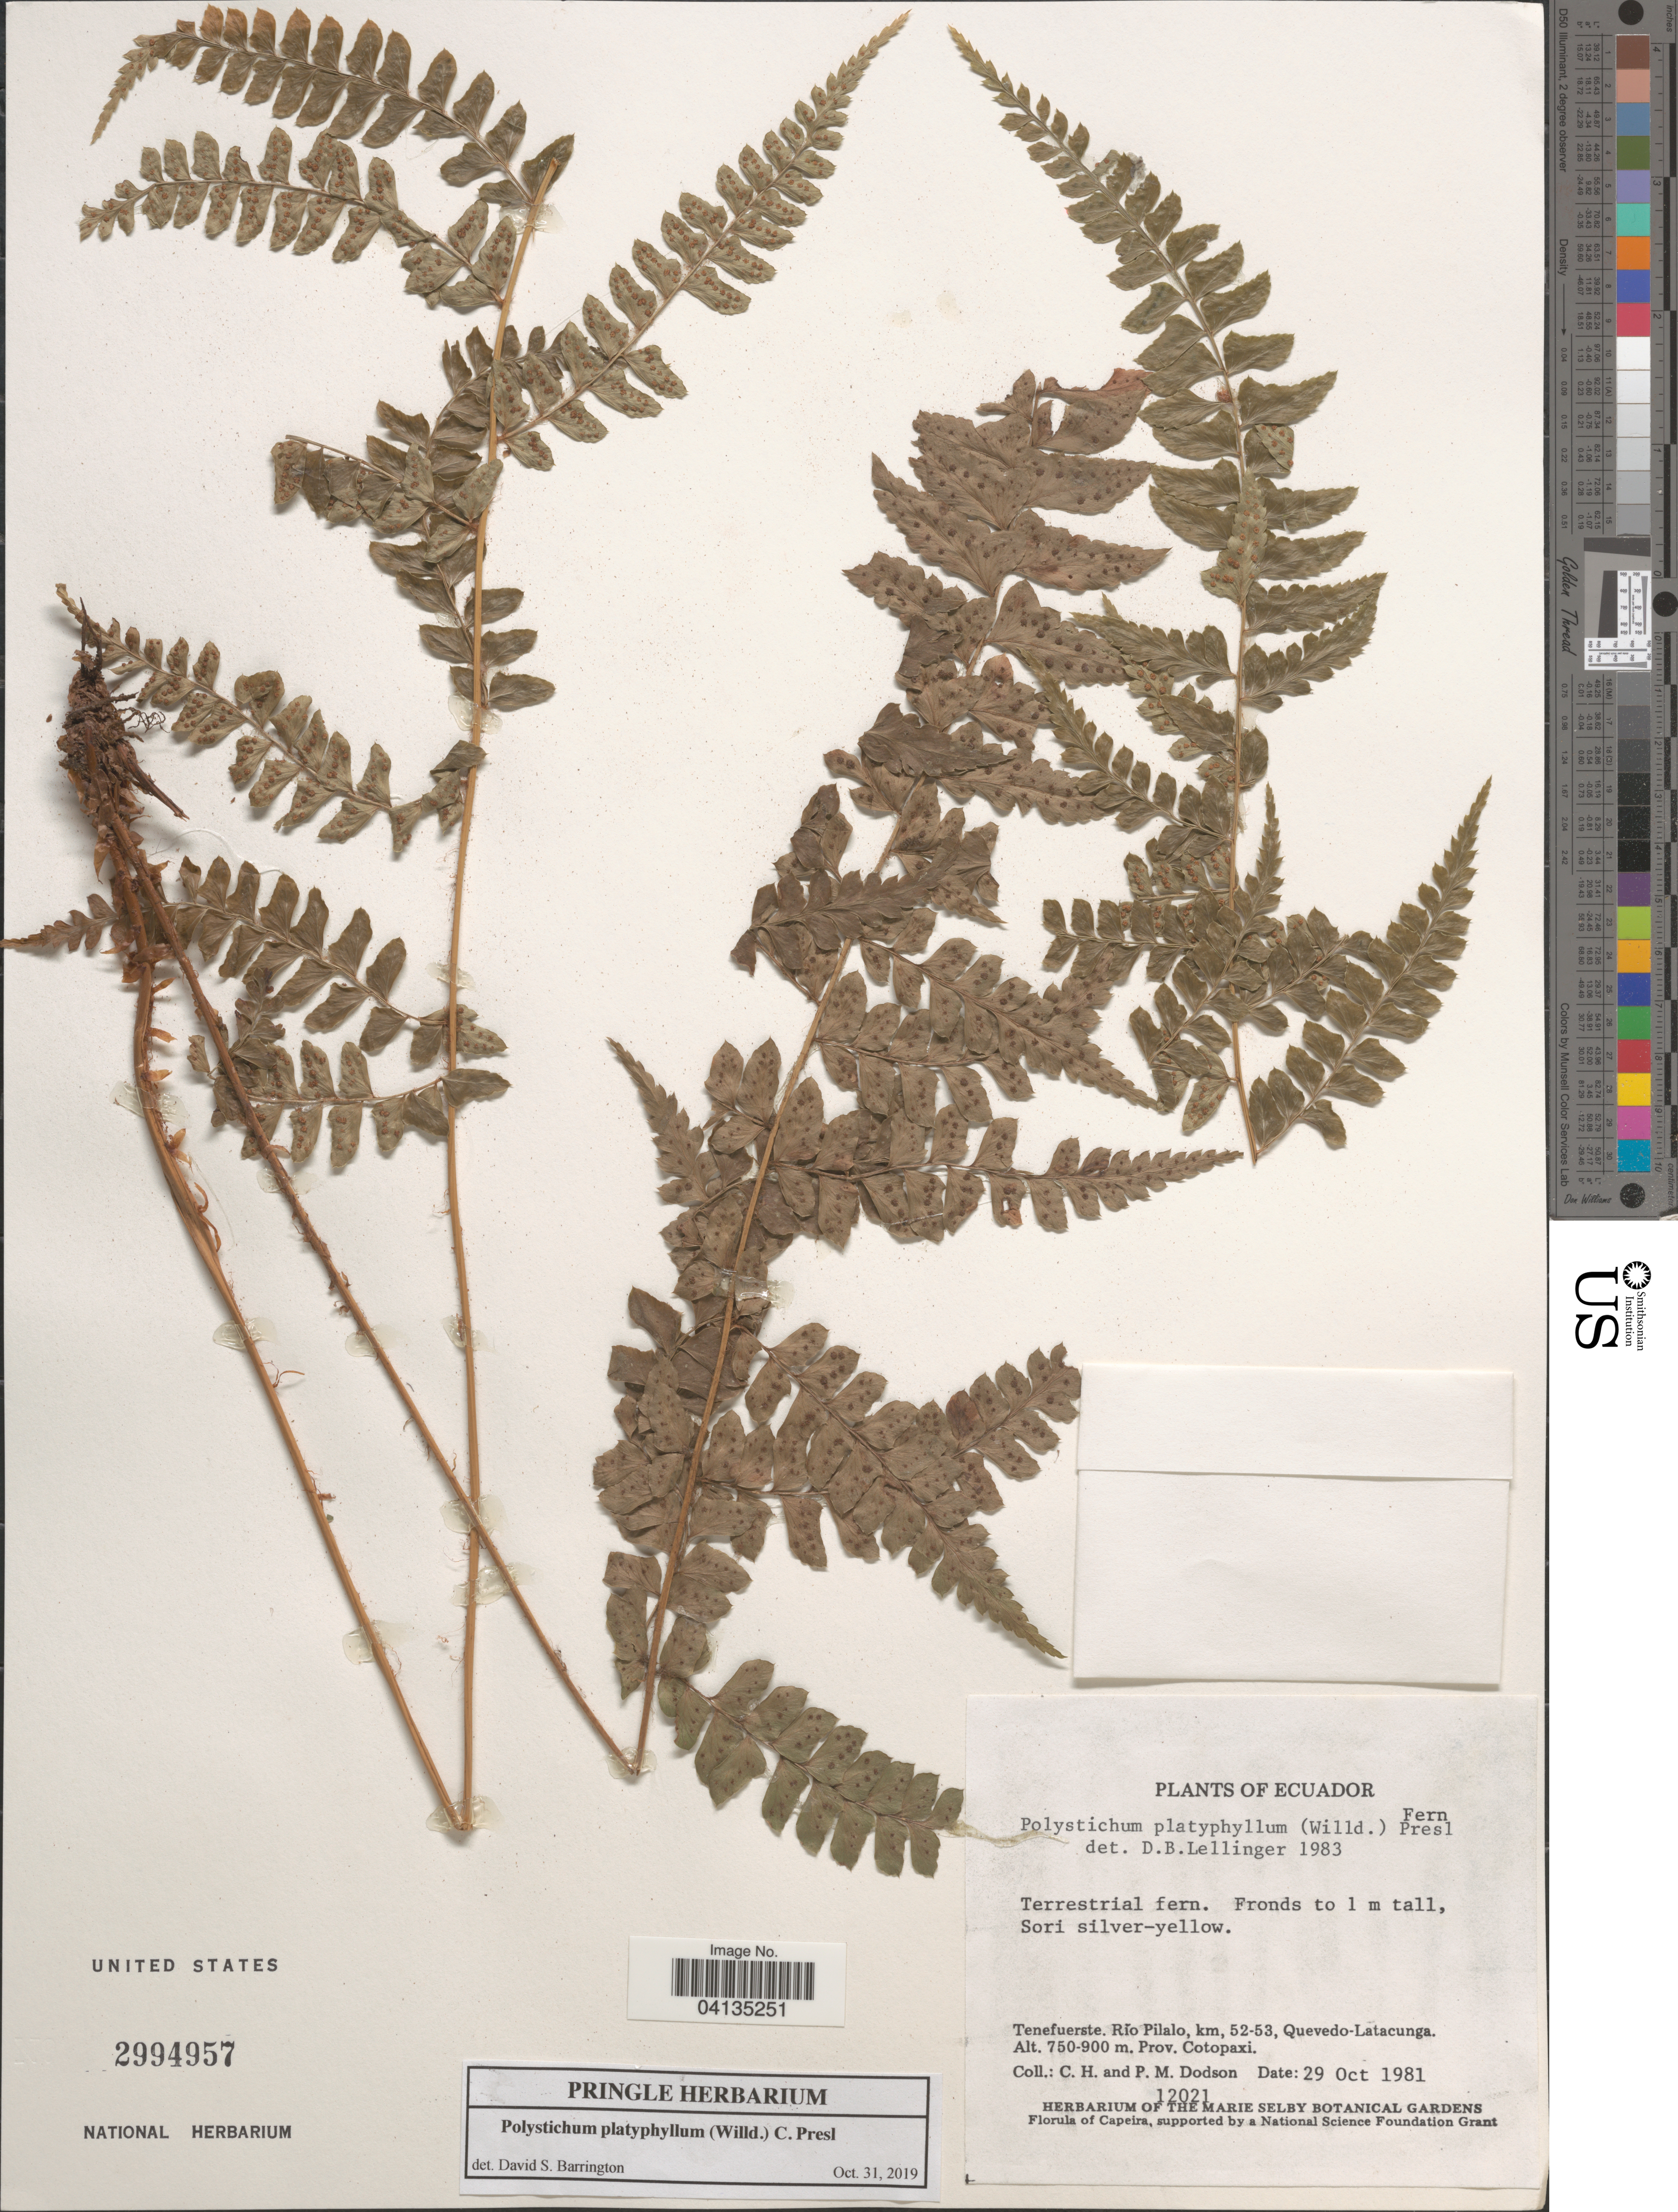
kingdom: Plantae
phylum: Tracheophyta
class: Polypodiopsida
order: Polypodiales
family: Dryopteridaceae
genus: Polystichum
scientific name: Polystichum platyphyllum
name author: (Willd.) C. Presl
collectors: C. H. Dodson & P. M. Dodson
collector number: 12021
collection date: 1981-10-29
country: Ecuador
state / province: Cotopaxi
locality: Tenefuerste. Río Pilalo, km, 52-53, Quevedo-Latacunga.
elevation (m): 750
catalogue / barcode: US 2994957